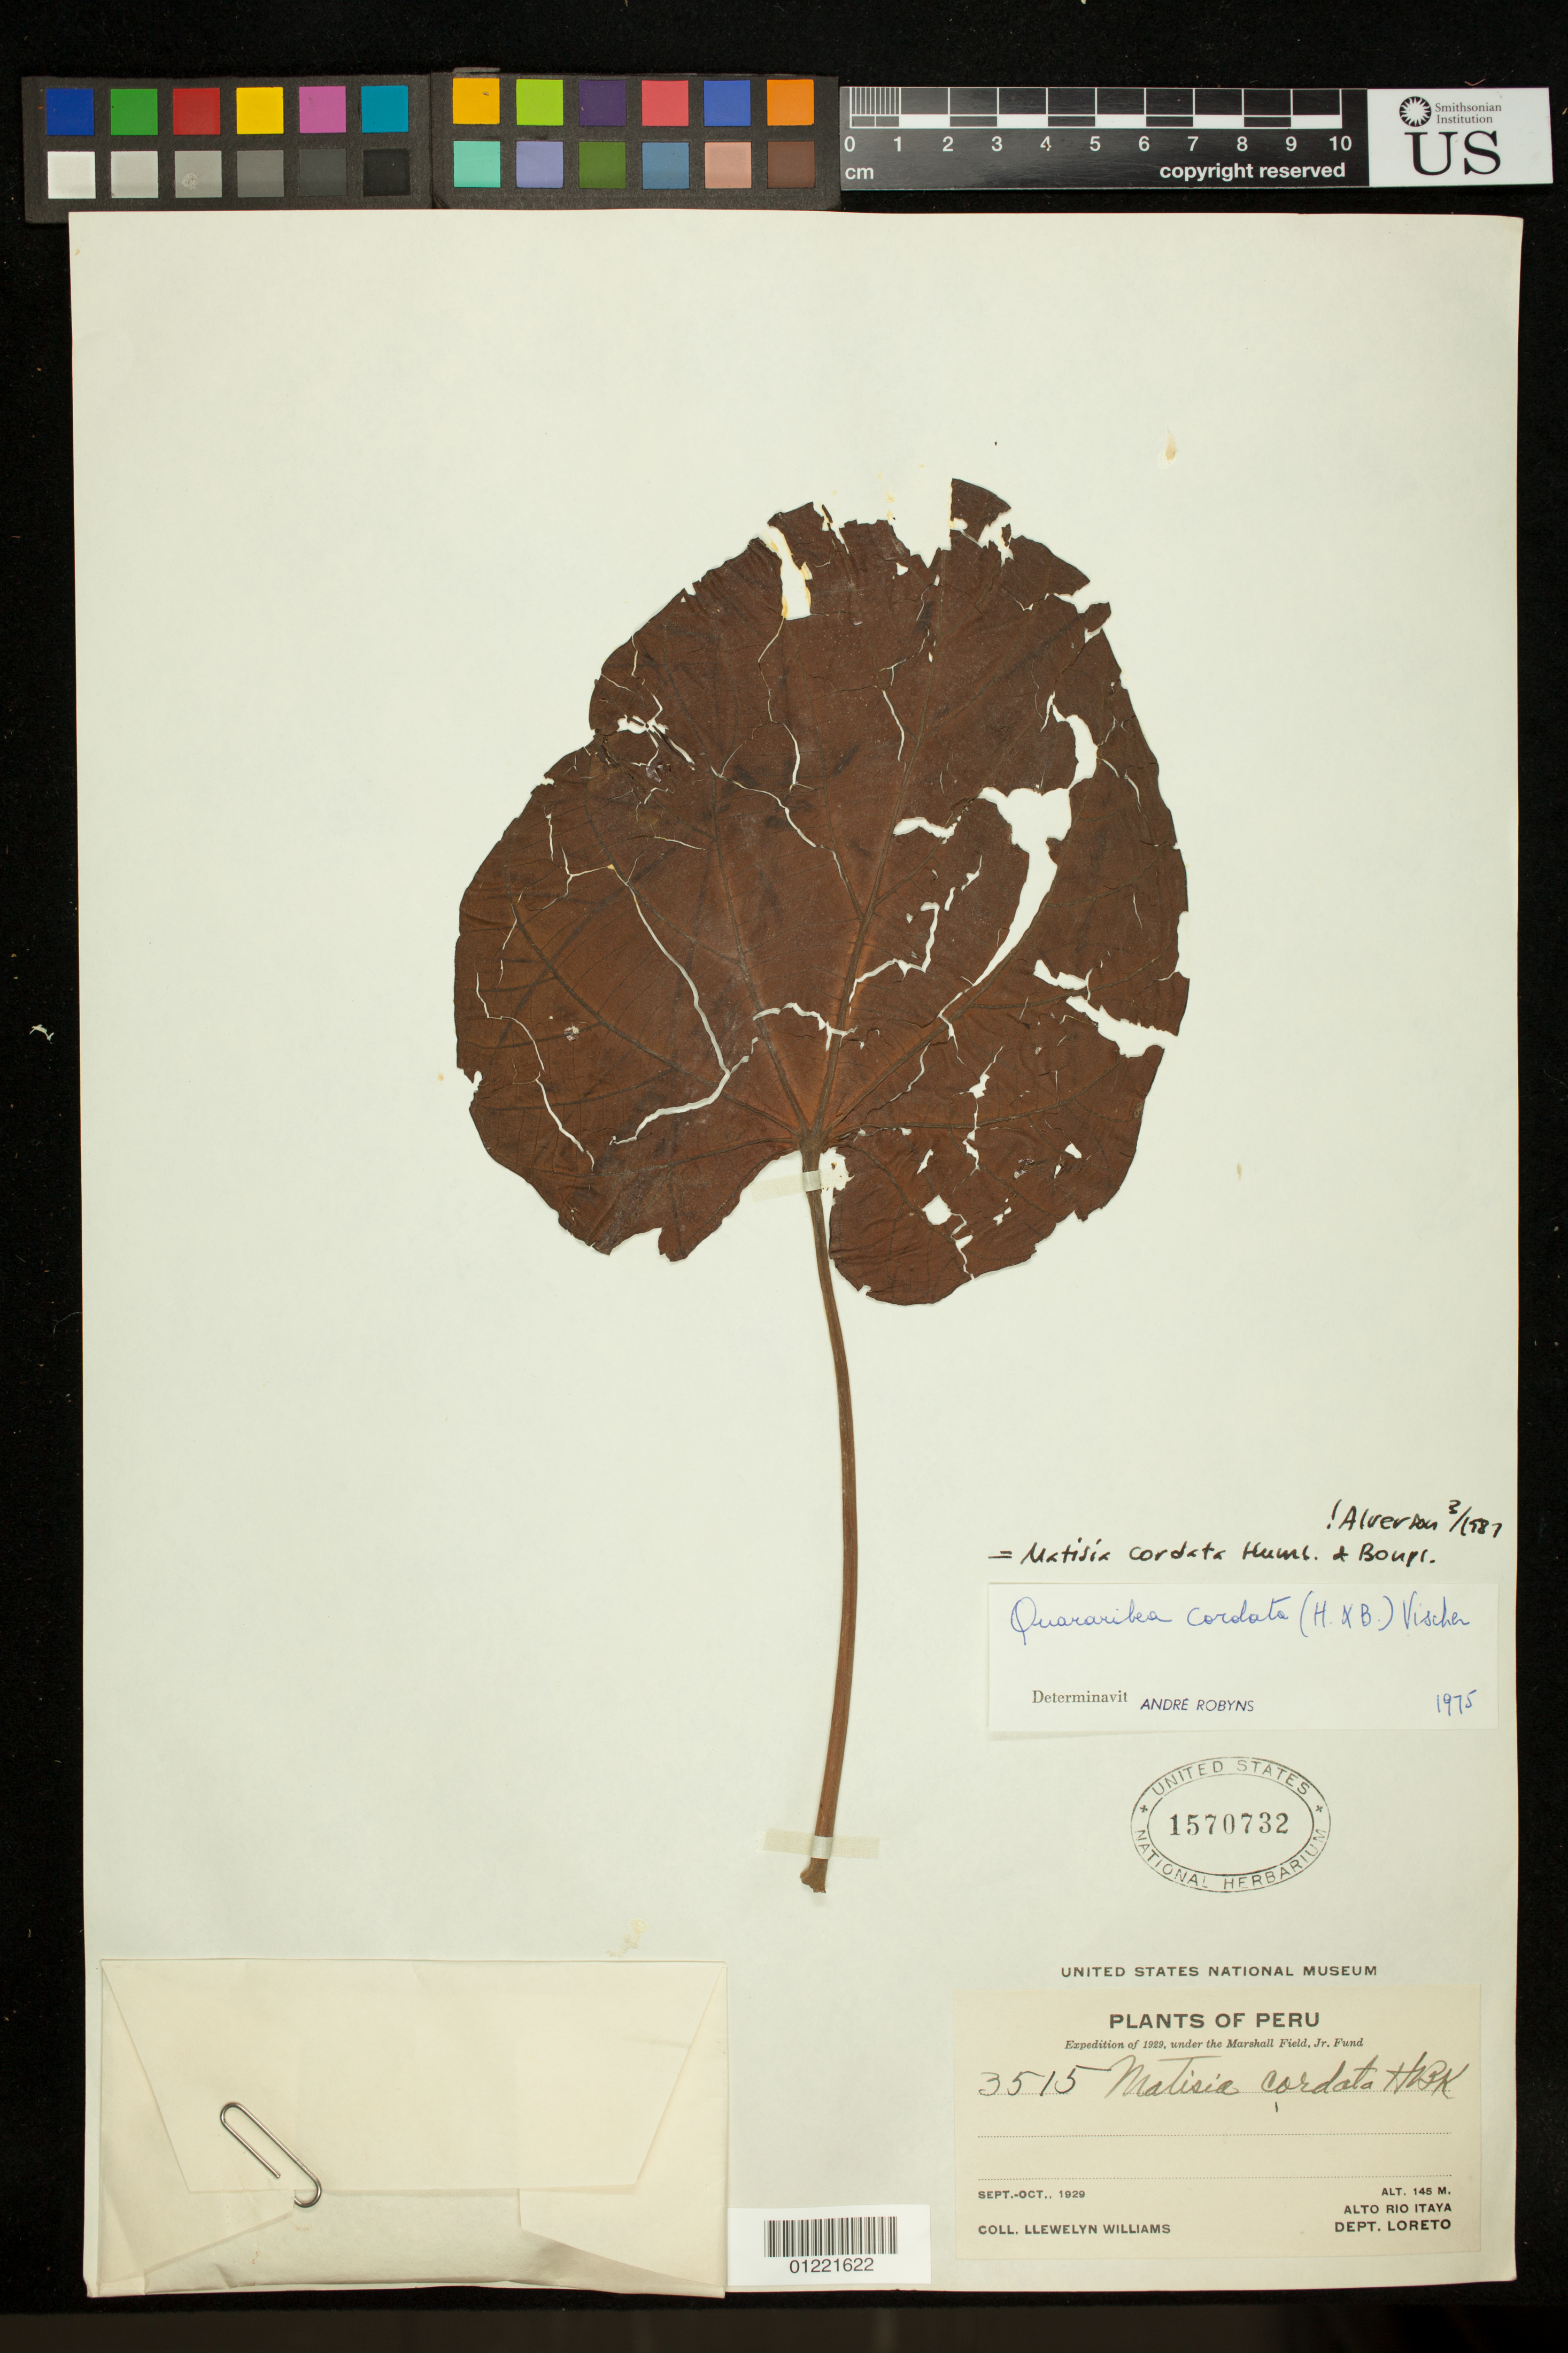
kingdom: Plantae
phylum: Tracheophyta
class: Magnoliopsida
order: Malvales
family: Malvaceae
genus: Matisia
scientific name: Matisia cordata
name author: Humb. & Bonpl.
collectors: Ll. Williams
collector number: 3515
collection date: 1929-09/1929-10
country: Peru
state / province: Loreto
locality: Alto Rio Itaya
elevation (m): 145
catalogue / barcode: US 1570732